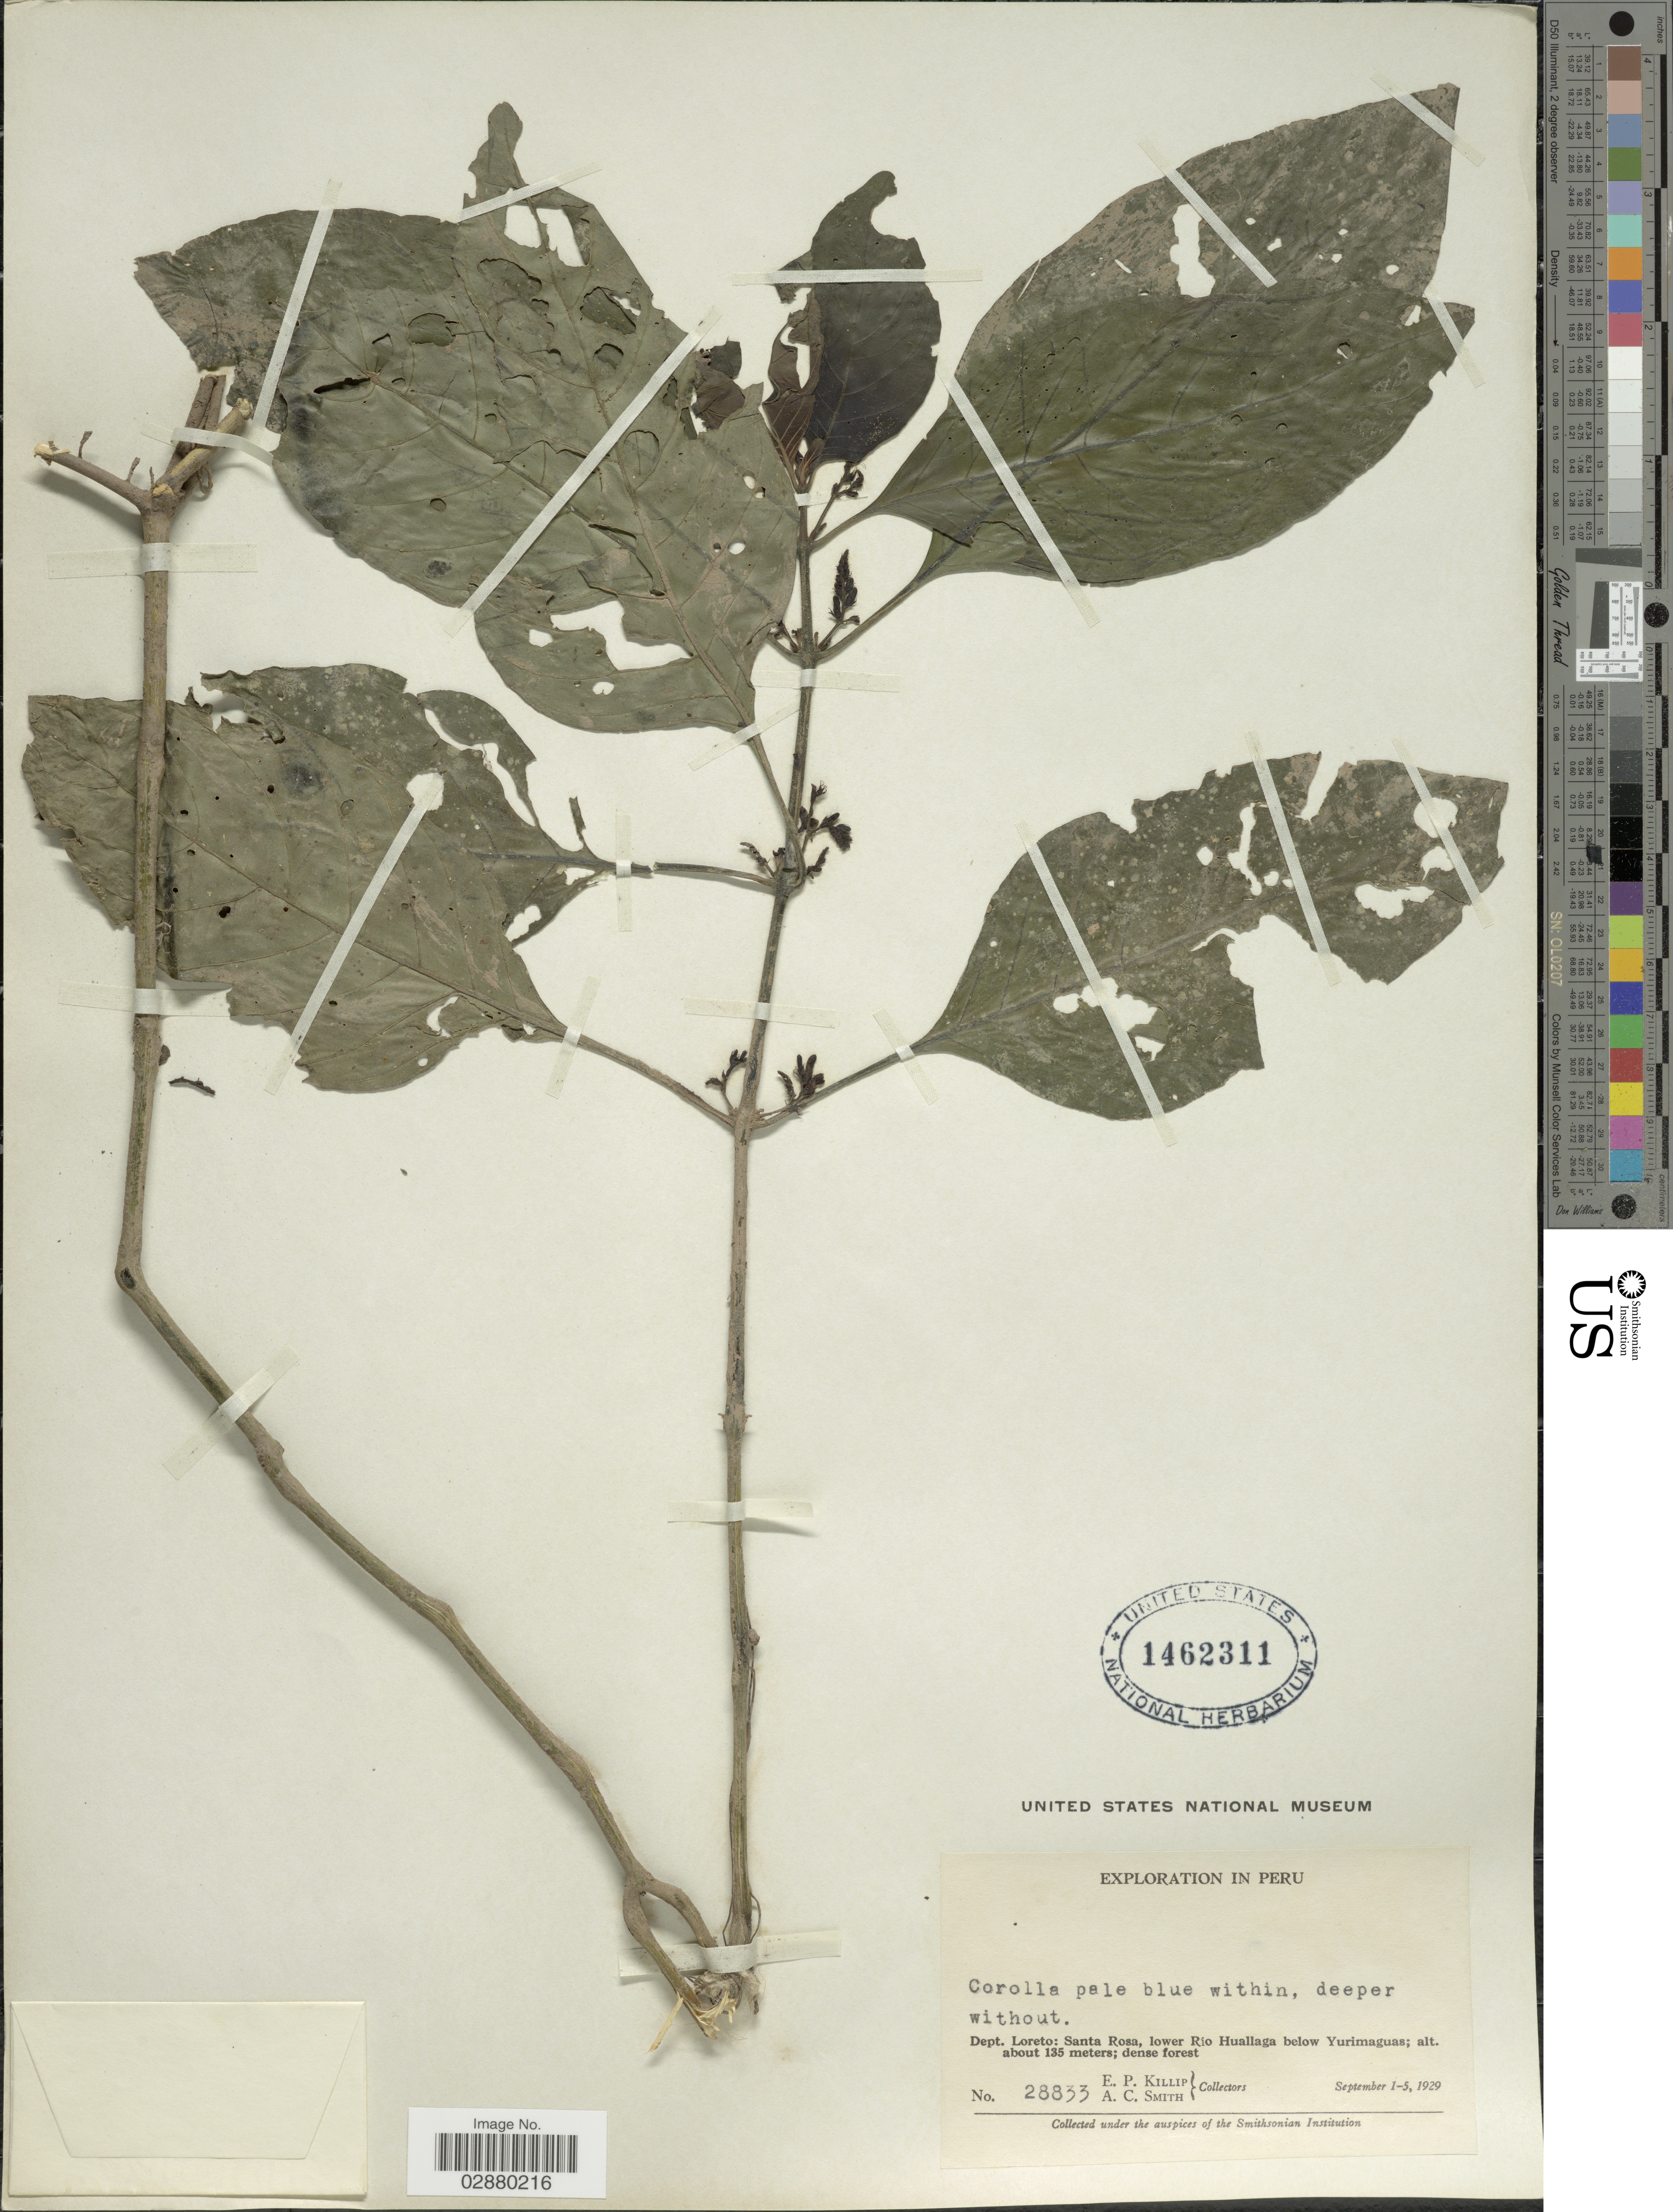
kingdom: Plantae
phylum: Tracheophyta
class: Magnoliopsida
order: Lamiales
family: Acanthaceae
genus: Justicia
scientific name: Justicia poeppigiana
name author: (Nees) Lindau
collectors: E. P. Killip & A. C. Smith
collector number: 28833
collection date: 1929-09-01/1929-09-05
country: Peru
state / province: Loreto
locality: Dept. Loreto: Santa Rosa, lower Rio Huallaga below Yurimaguas.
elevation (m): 135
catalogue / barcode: US 1462311